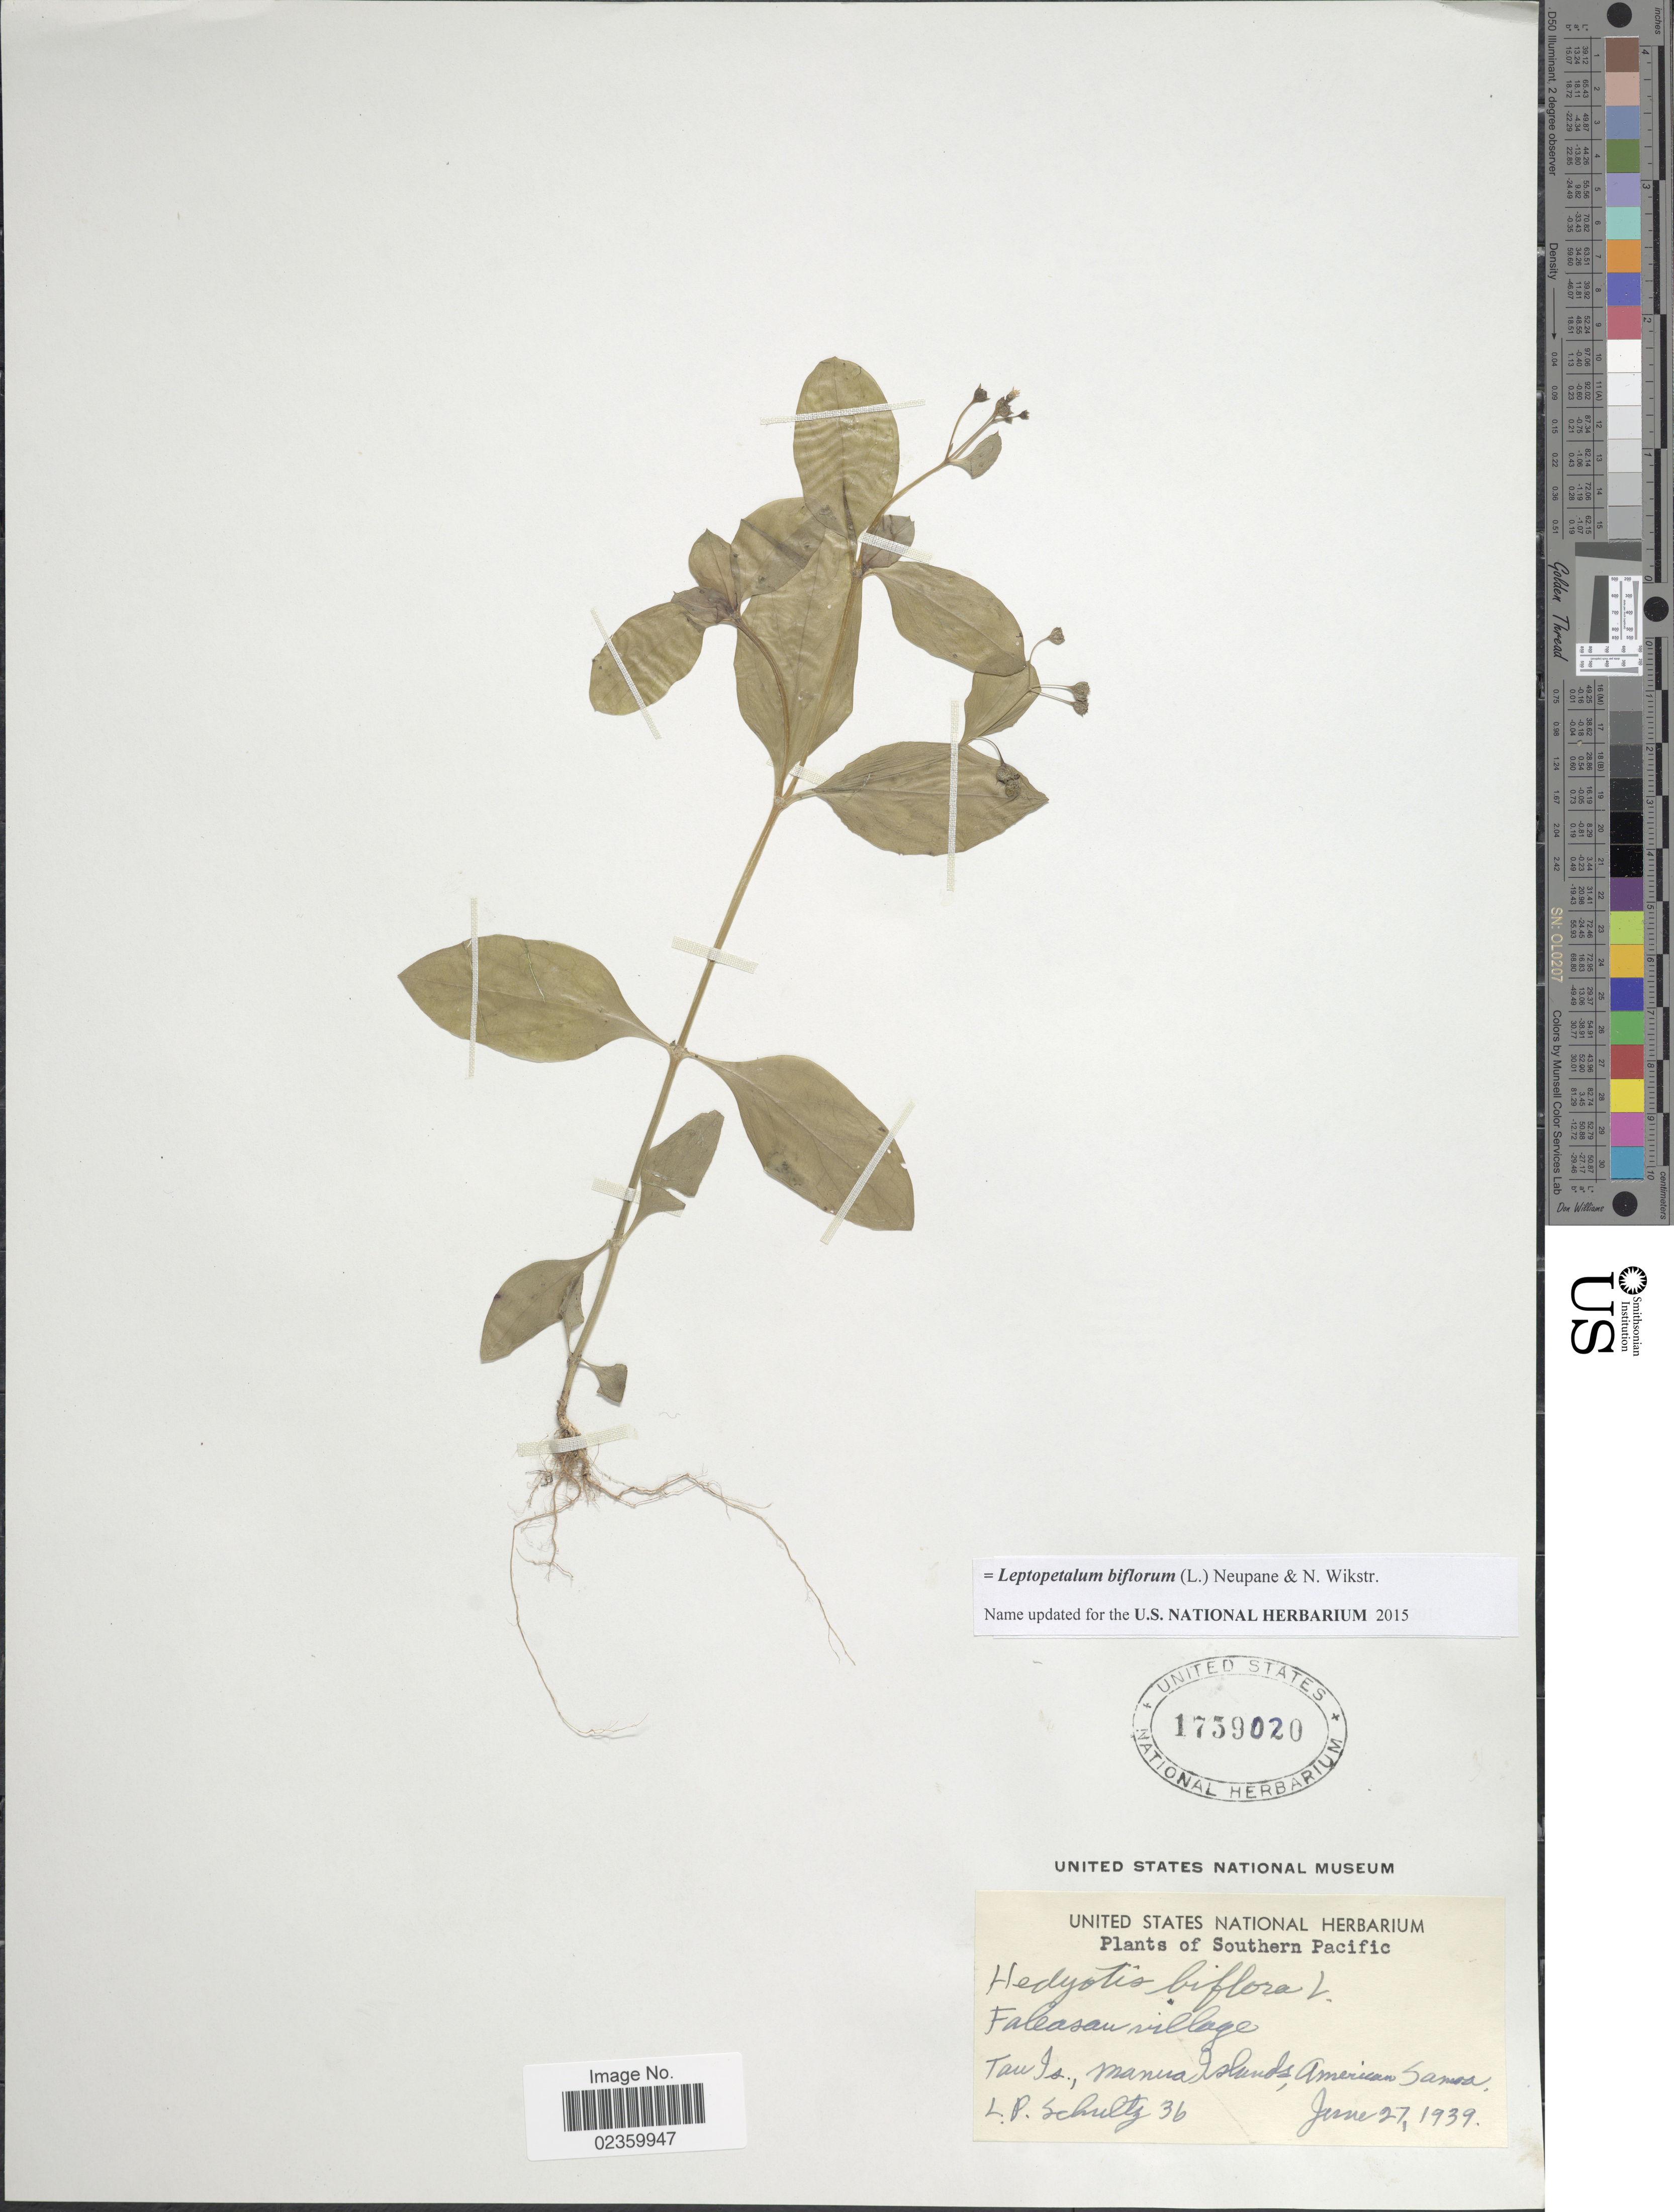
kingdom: Plantae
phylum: Tracheophyta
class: Magnoliopsida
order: Gentianales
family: Rubiaceae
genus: Leptopetalum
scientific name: Leptopetalum biflorum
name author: (L.) Neupane & N. Wikstr.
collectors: L. P. Schultz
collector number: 36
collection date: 1939-06-27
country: American Samoa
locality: Suthern Pacific. Faleasan village, Tau Is. Manua Islands, American Samoa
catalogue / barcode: US 1739020